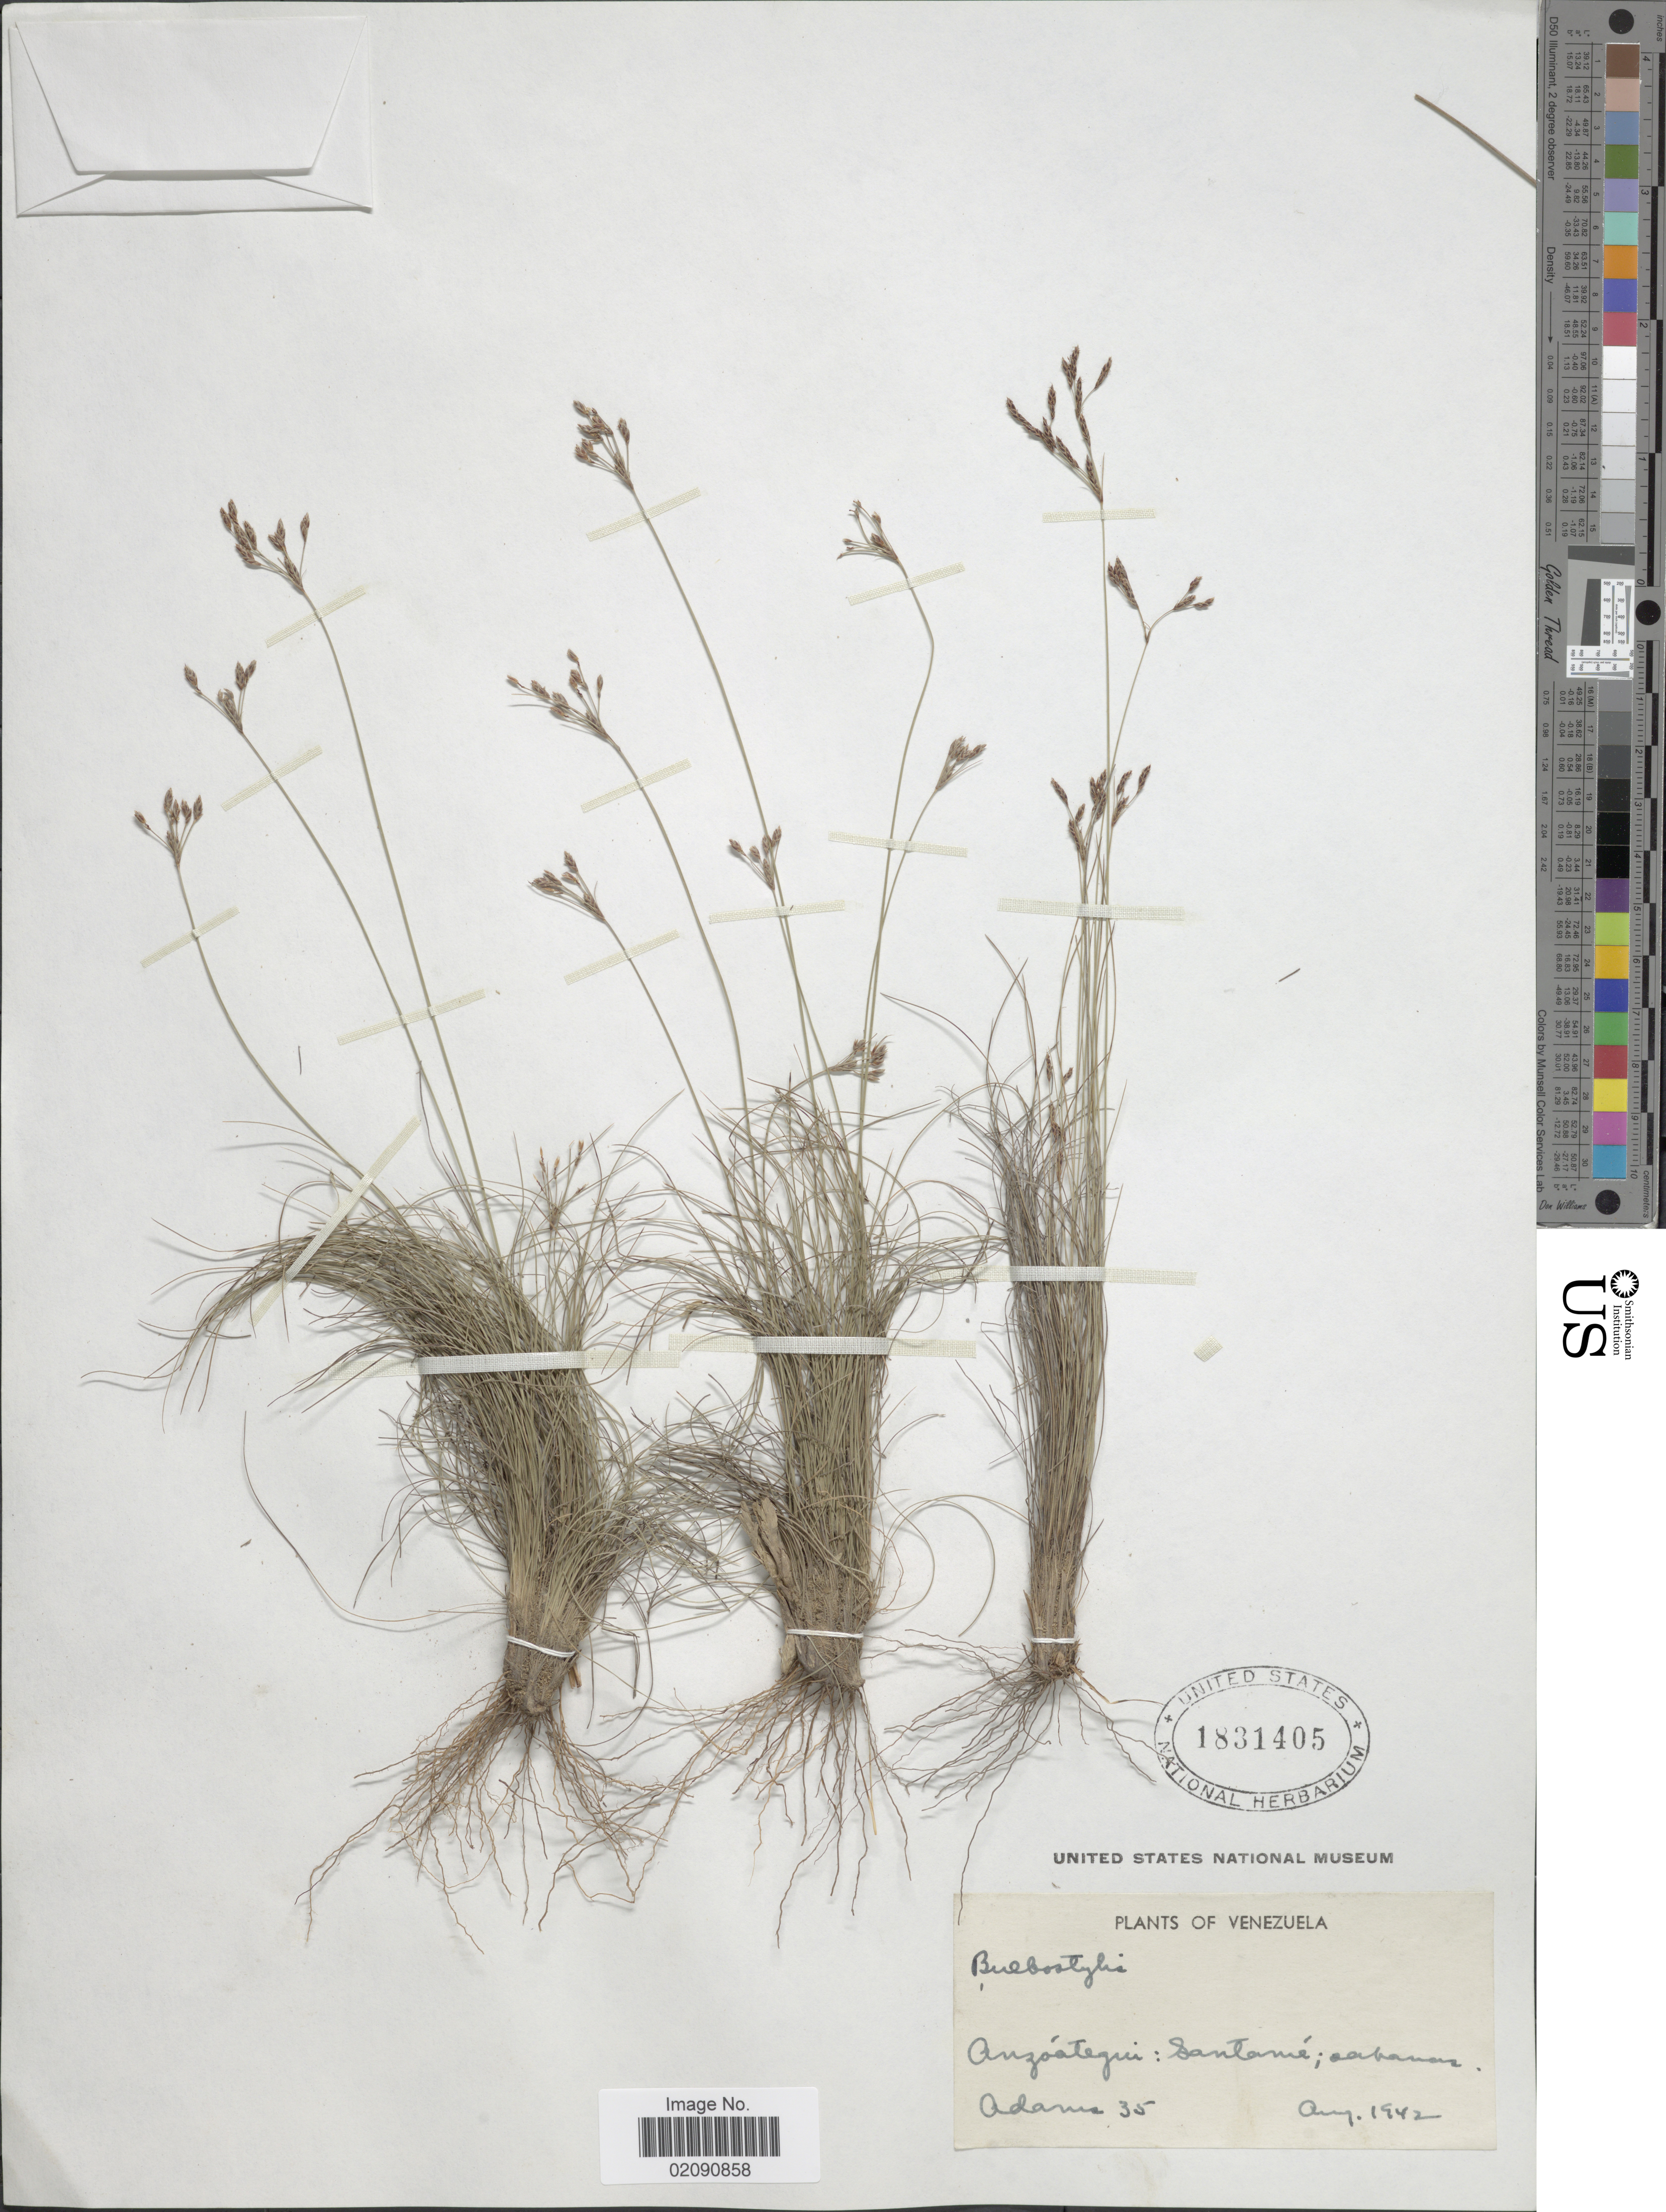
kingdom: Plantae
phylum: Tracheophyta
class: Liliopsida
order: Poales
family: Cyperaceae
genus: Bulbostylis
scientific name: Bulbostylis circinata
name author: (Kunth) C.B. Clarke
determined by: Maciel-Silva, J. F.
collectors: Adams, --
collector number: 35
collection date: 1942-08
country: Venezuela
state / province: Anzoategui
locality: Santamé; sabanas.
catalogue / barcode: US 1831405